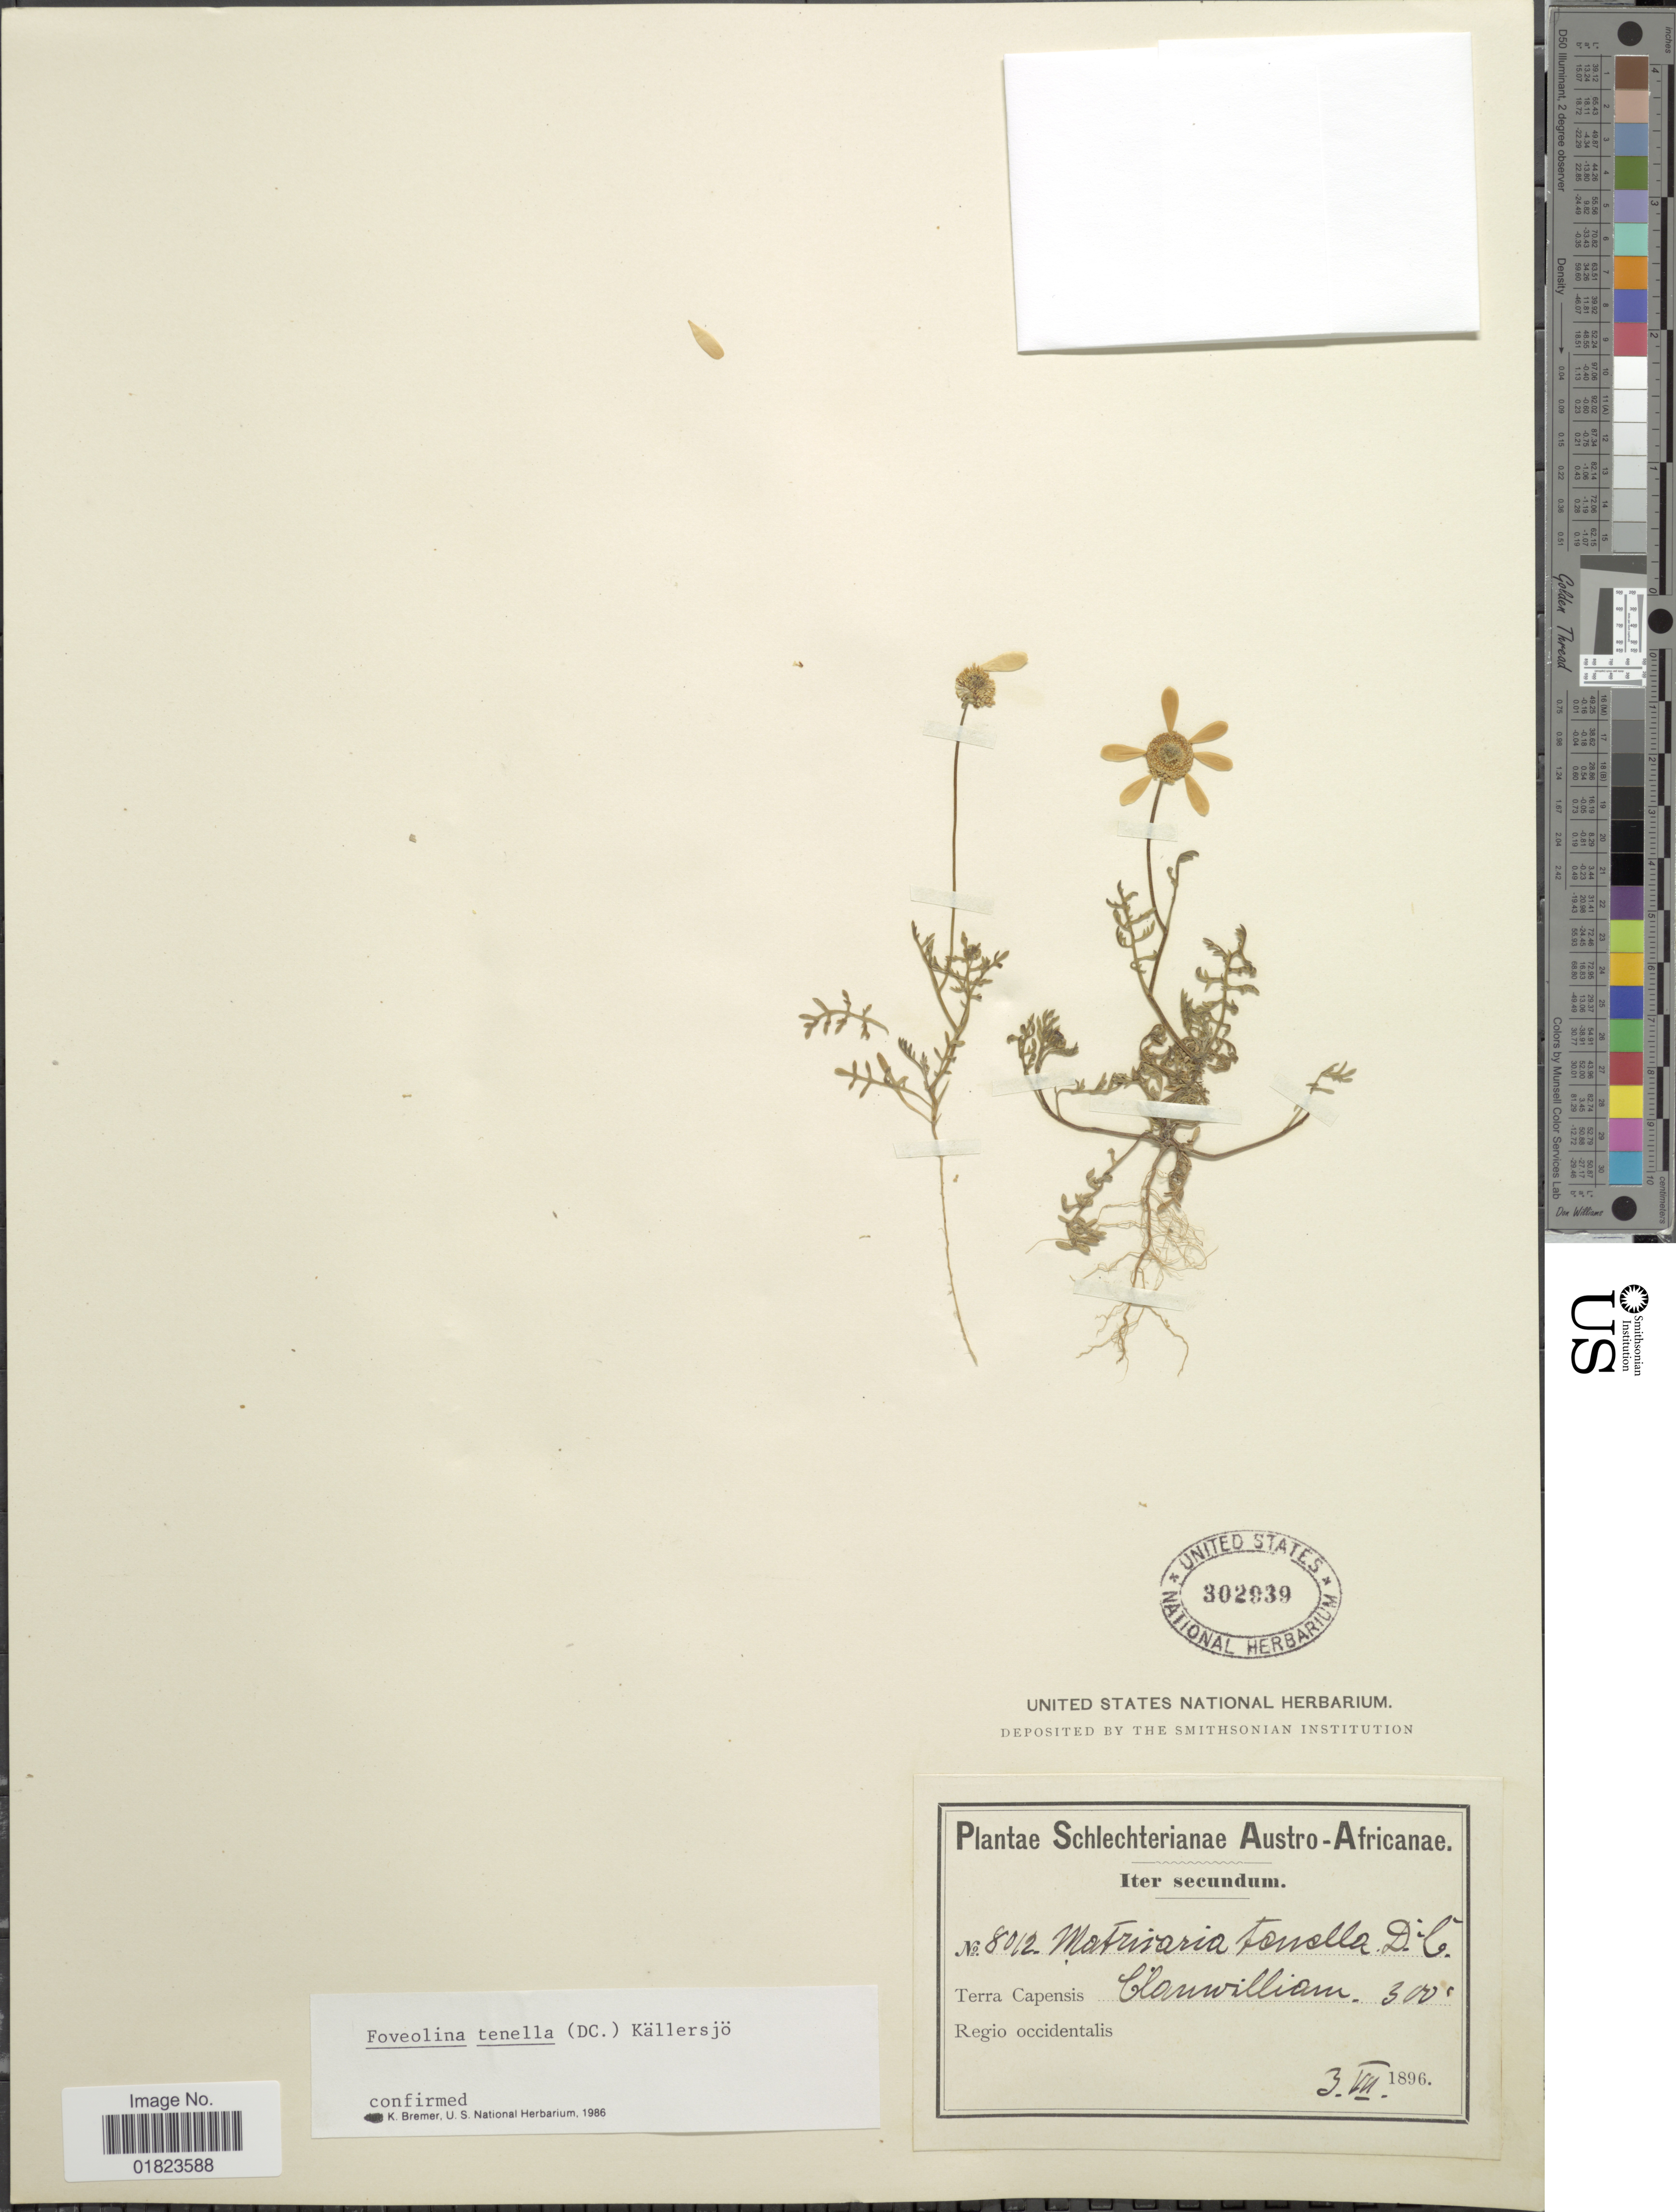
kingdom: Plantae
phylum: Tracheophyta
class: Magnoliopsida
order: Asterales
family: Asteraceae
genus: Foveolina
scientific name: Foveolina tenella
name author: (DC.) Källersjö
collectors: Schlechter, --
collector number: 8012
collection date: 1896-07-03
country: South Africa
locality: Austro-Africanae.Terra Capensis. Regio occidentalis. Clanwilliam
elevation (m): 91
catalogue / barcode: US 302939